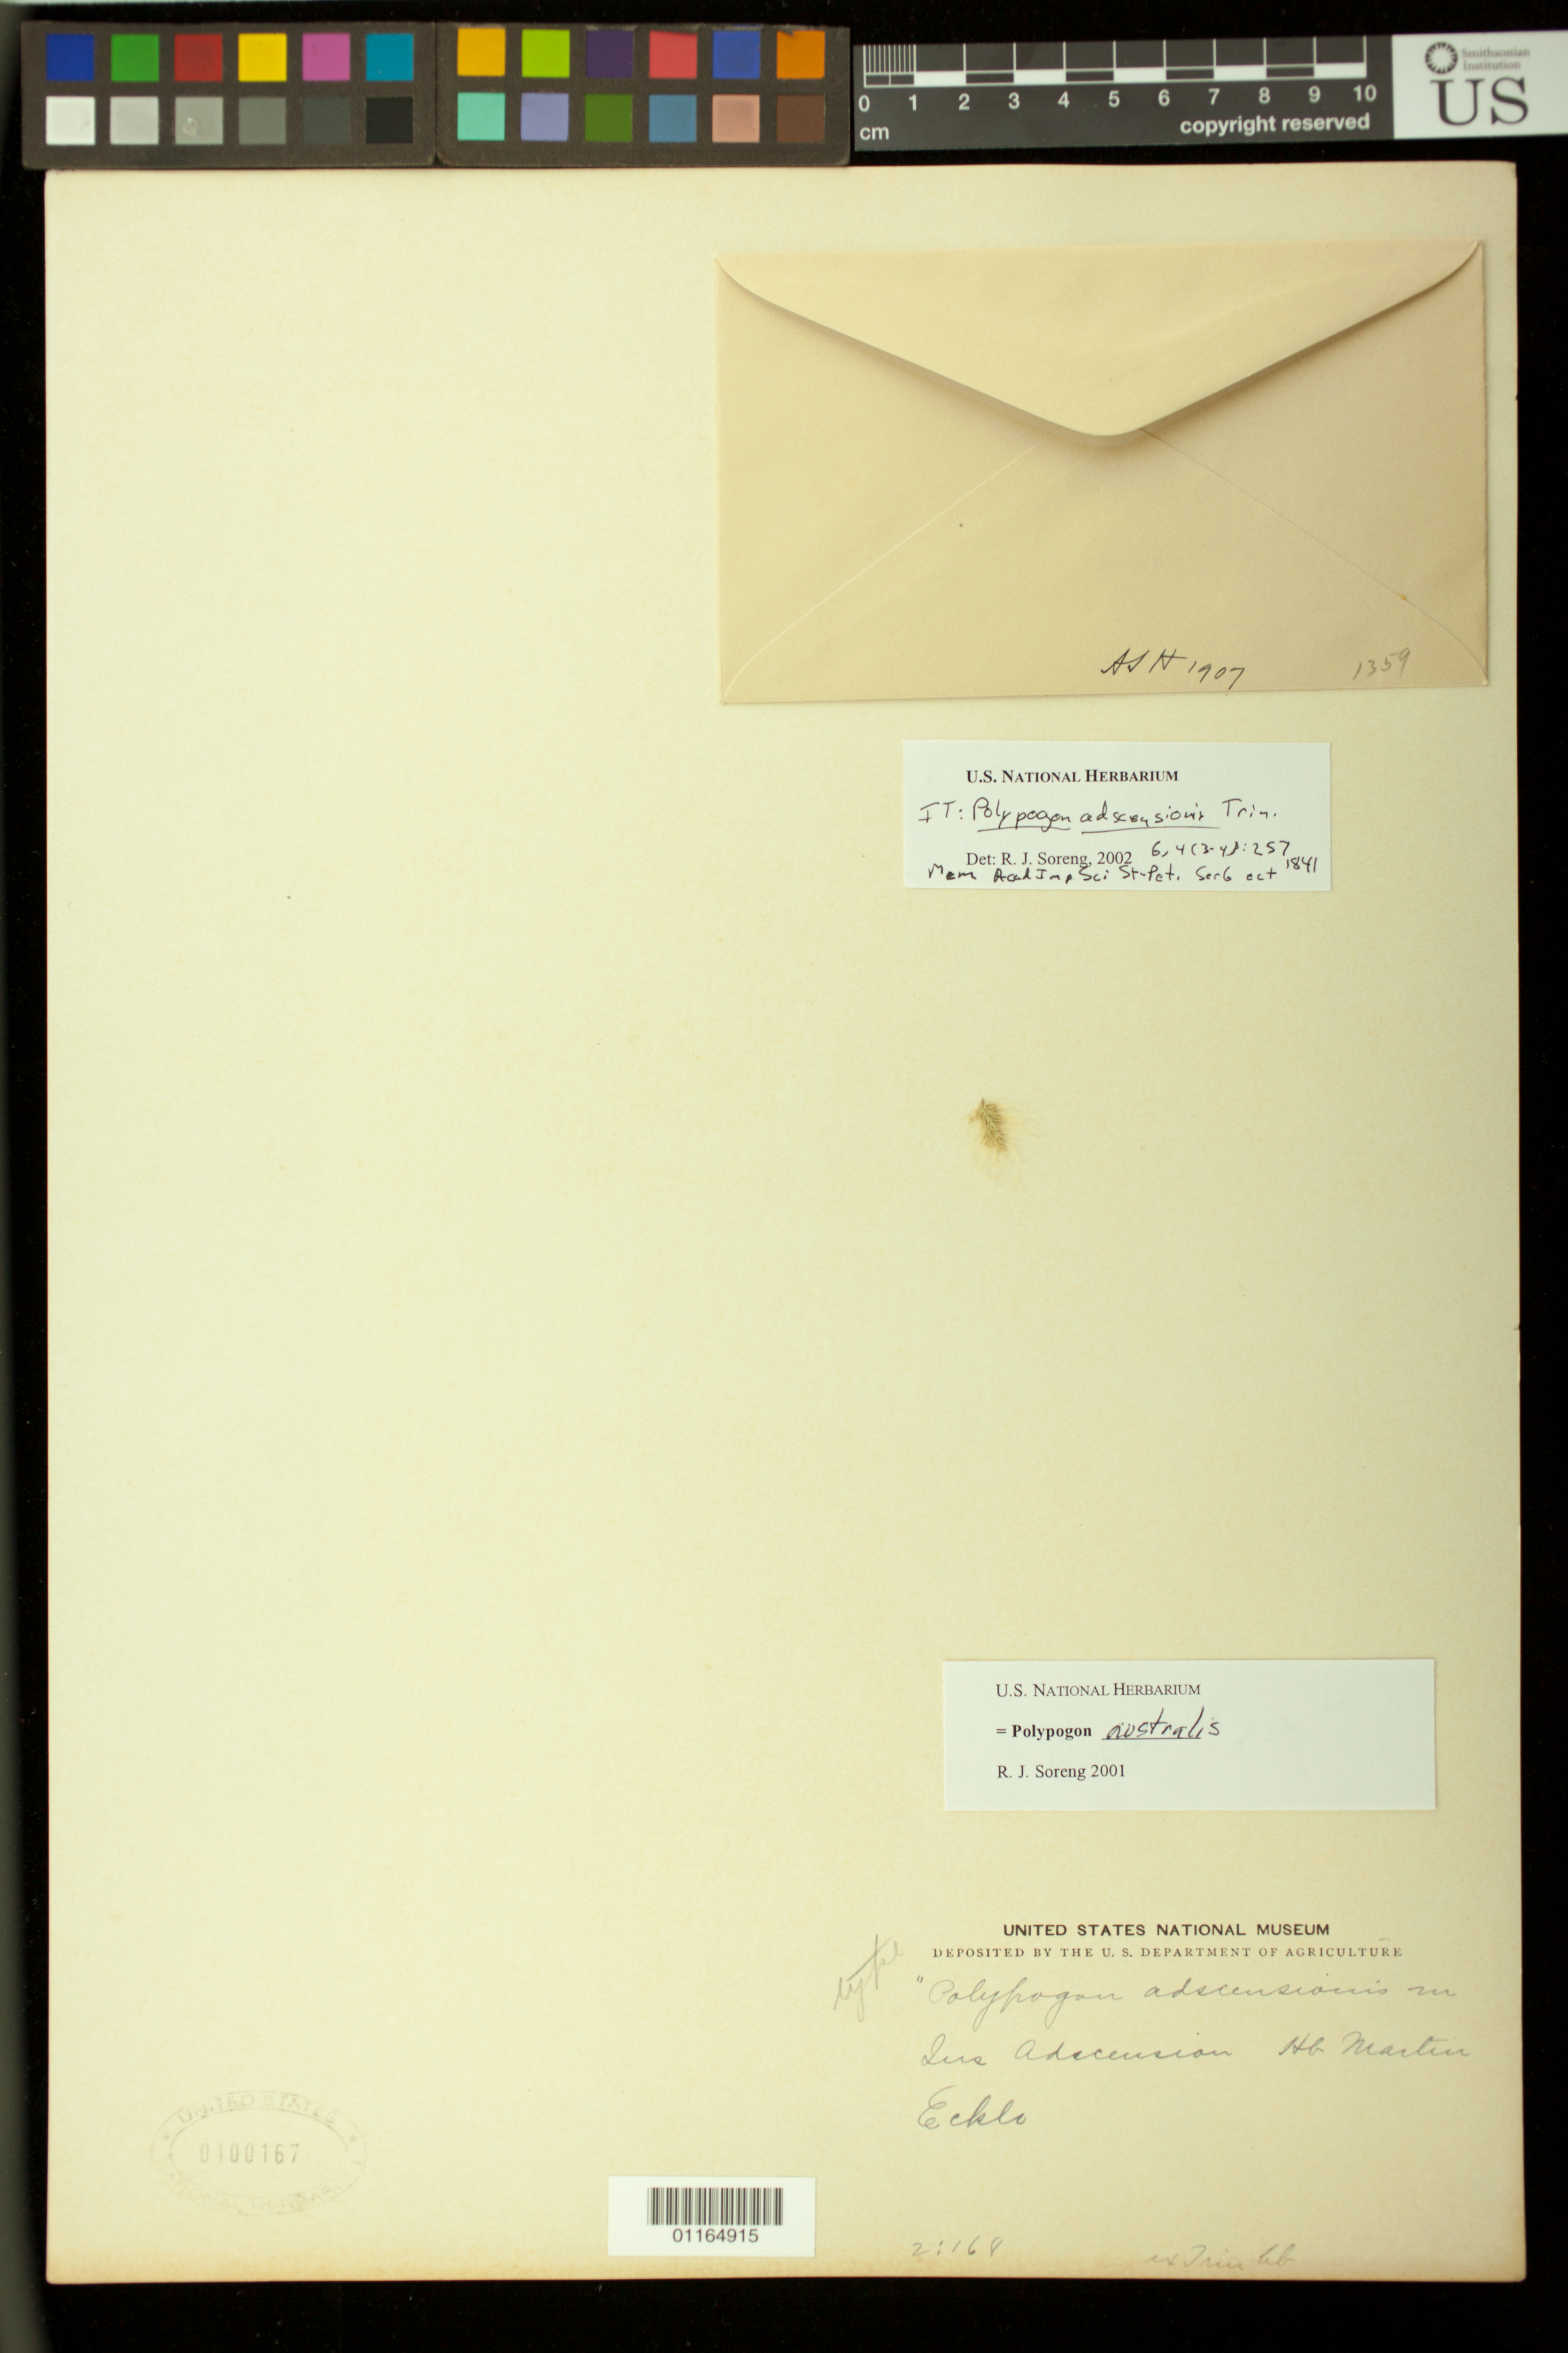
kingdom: Plantae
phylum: Tracheophyta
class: Liliopsida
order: Poales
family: Poaceae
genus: Polypogon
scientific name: Polypogon adscensionis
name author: Trin.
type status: Type Collection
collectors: C. F. Ecklon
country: St. Helena Islands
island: Ascension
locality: Ins. Adscension, Hb martin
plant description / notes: Fragmentary material of type specimen ex herb. Trin.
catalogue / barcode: US 100167